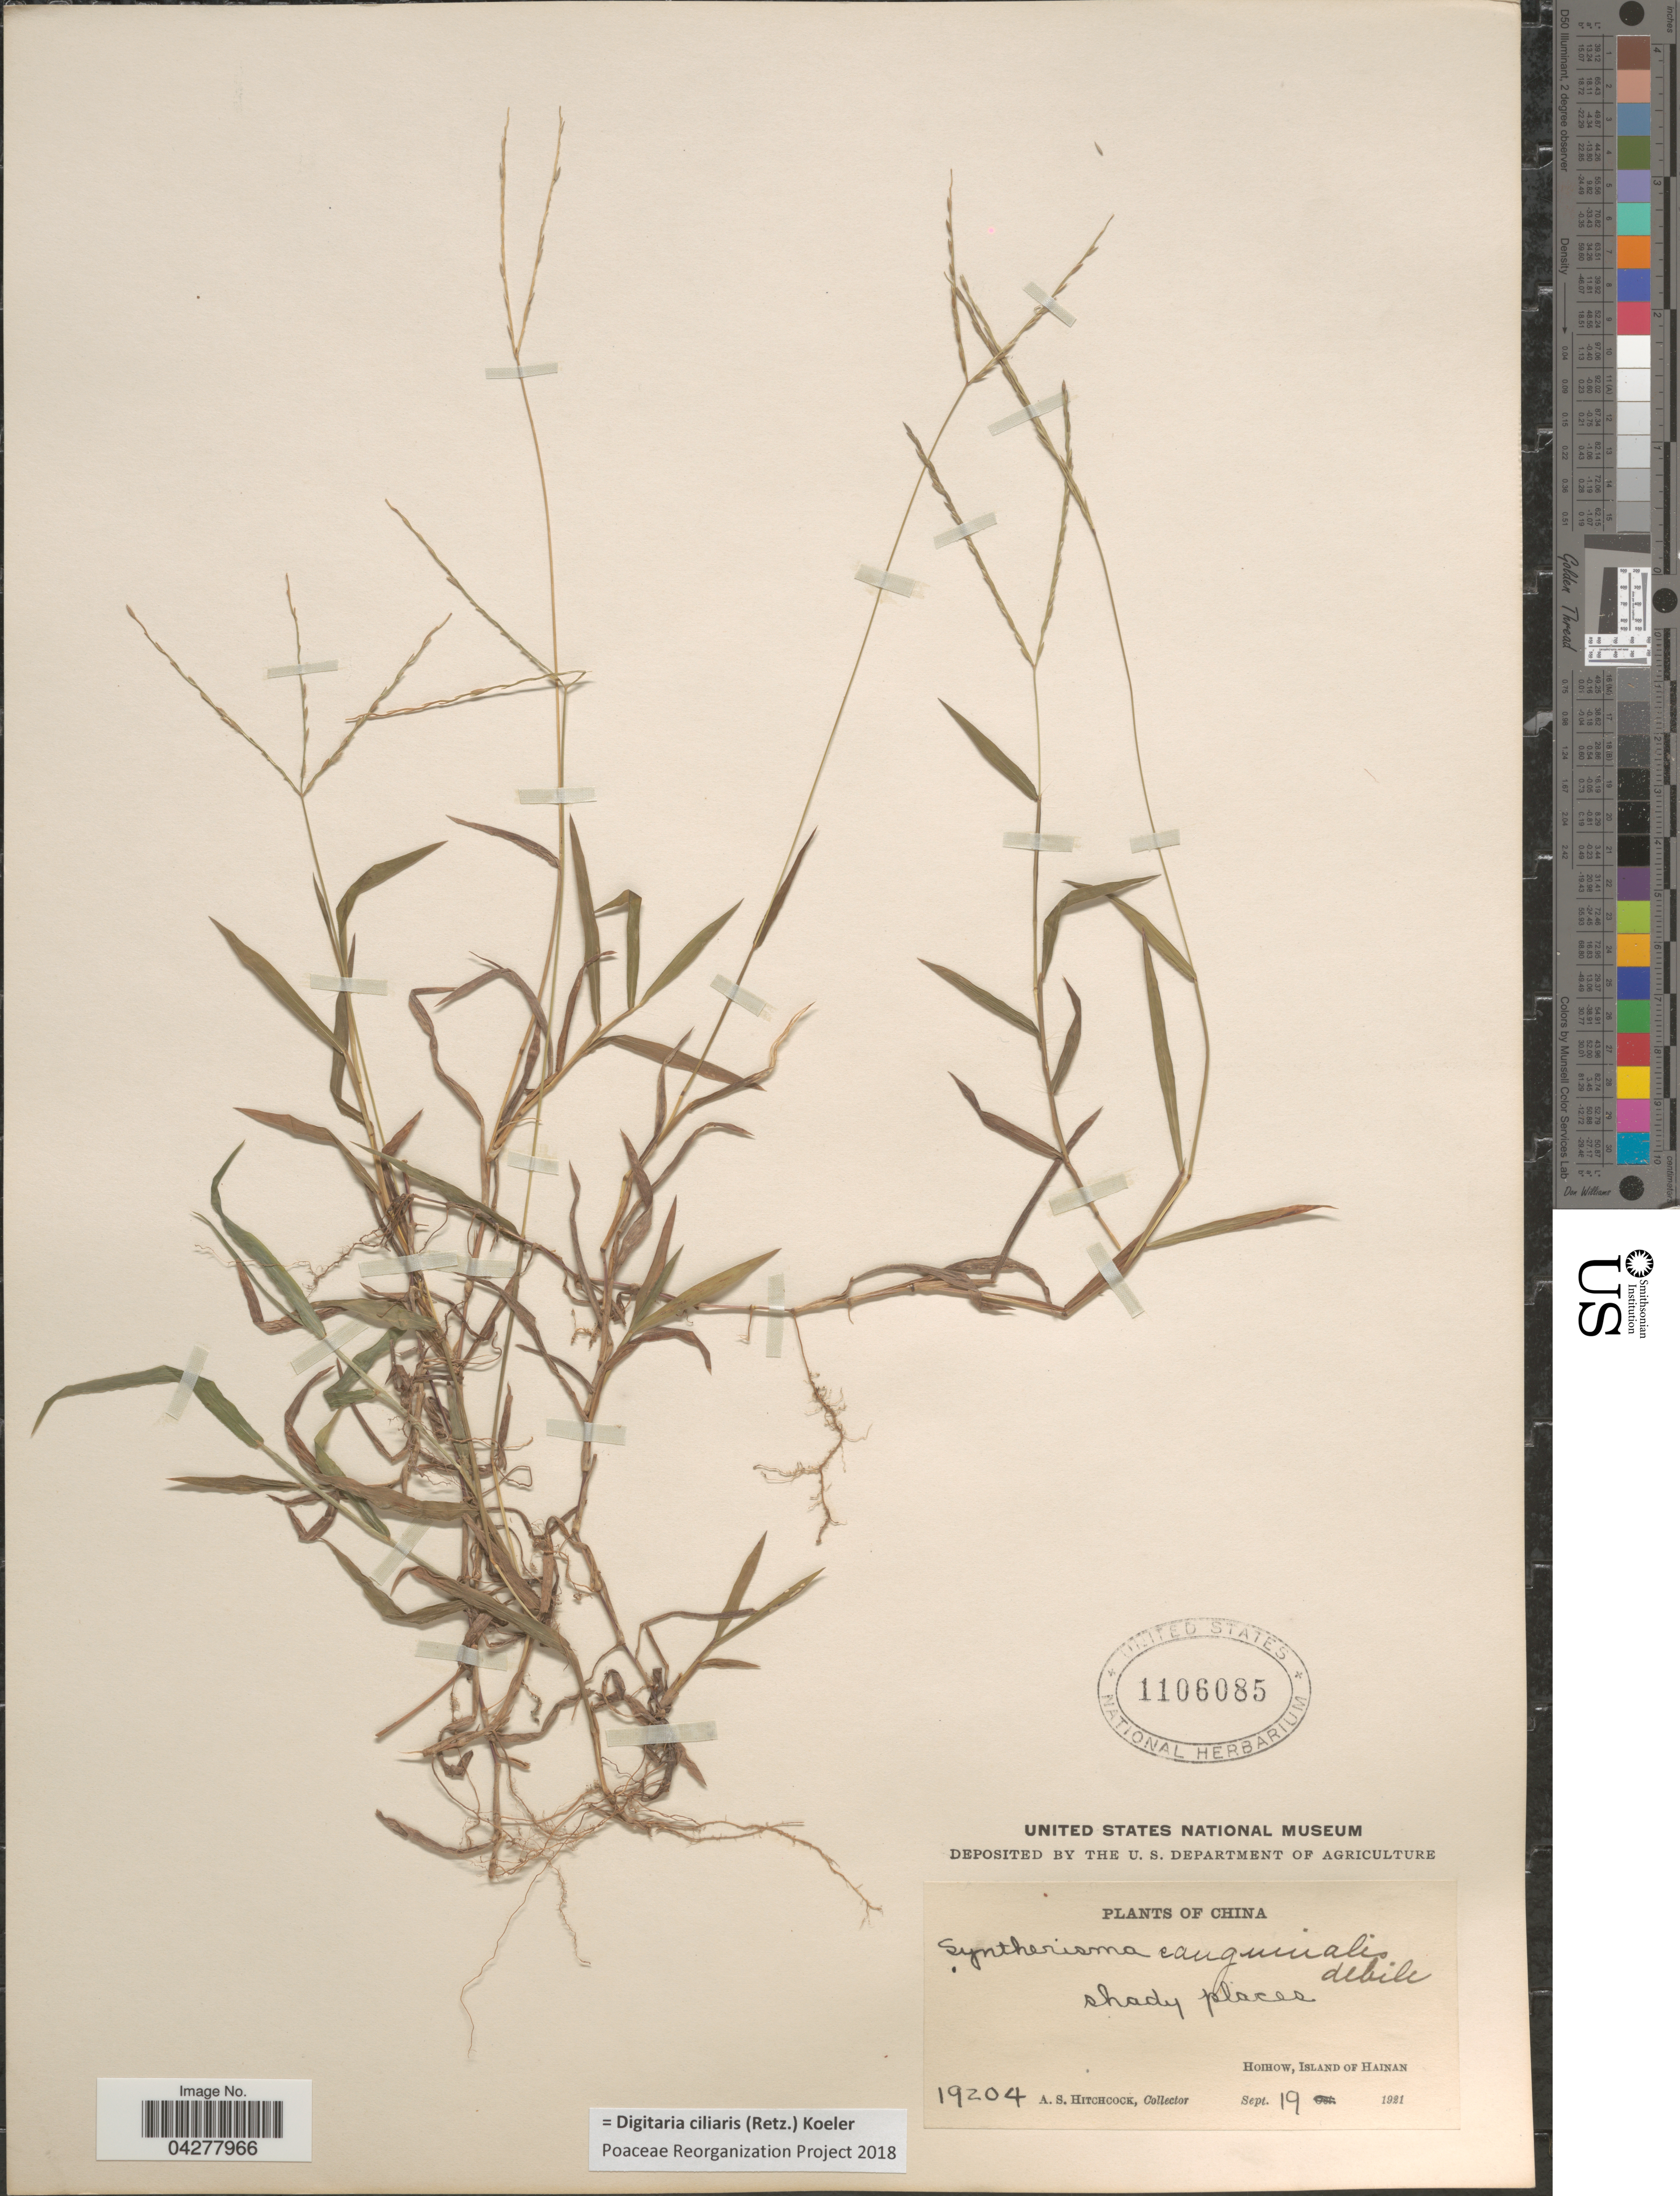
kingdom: Plantae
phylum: Tracheophyta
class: Liliopsida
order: Poales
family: Poaceae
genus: Digitaria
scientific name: Digitaria ciliaris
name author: (Retz.) Koeler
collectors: A. S. Hitchcock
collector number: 19204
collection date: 1921-09-19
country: China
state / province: Hainan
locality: Shady places. Hoihow, Island of Hainan.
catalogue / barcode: US 1106085